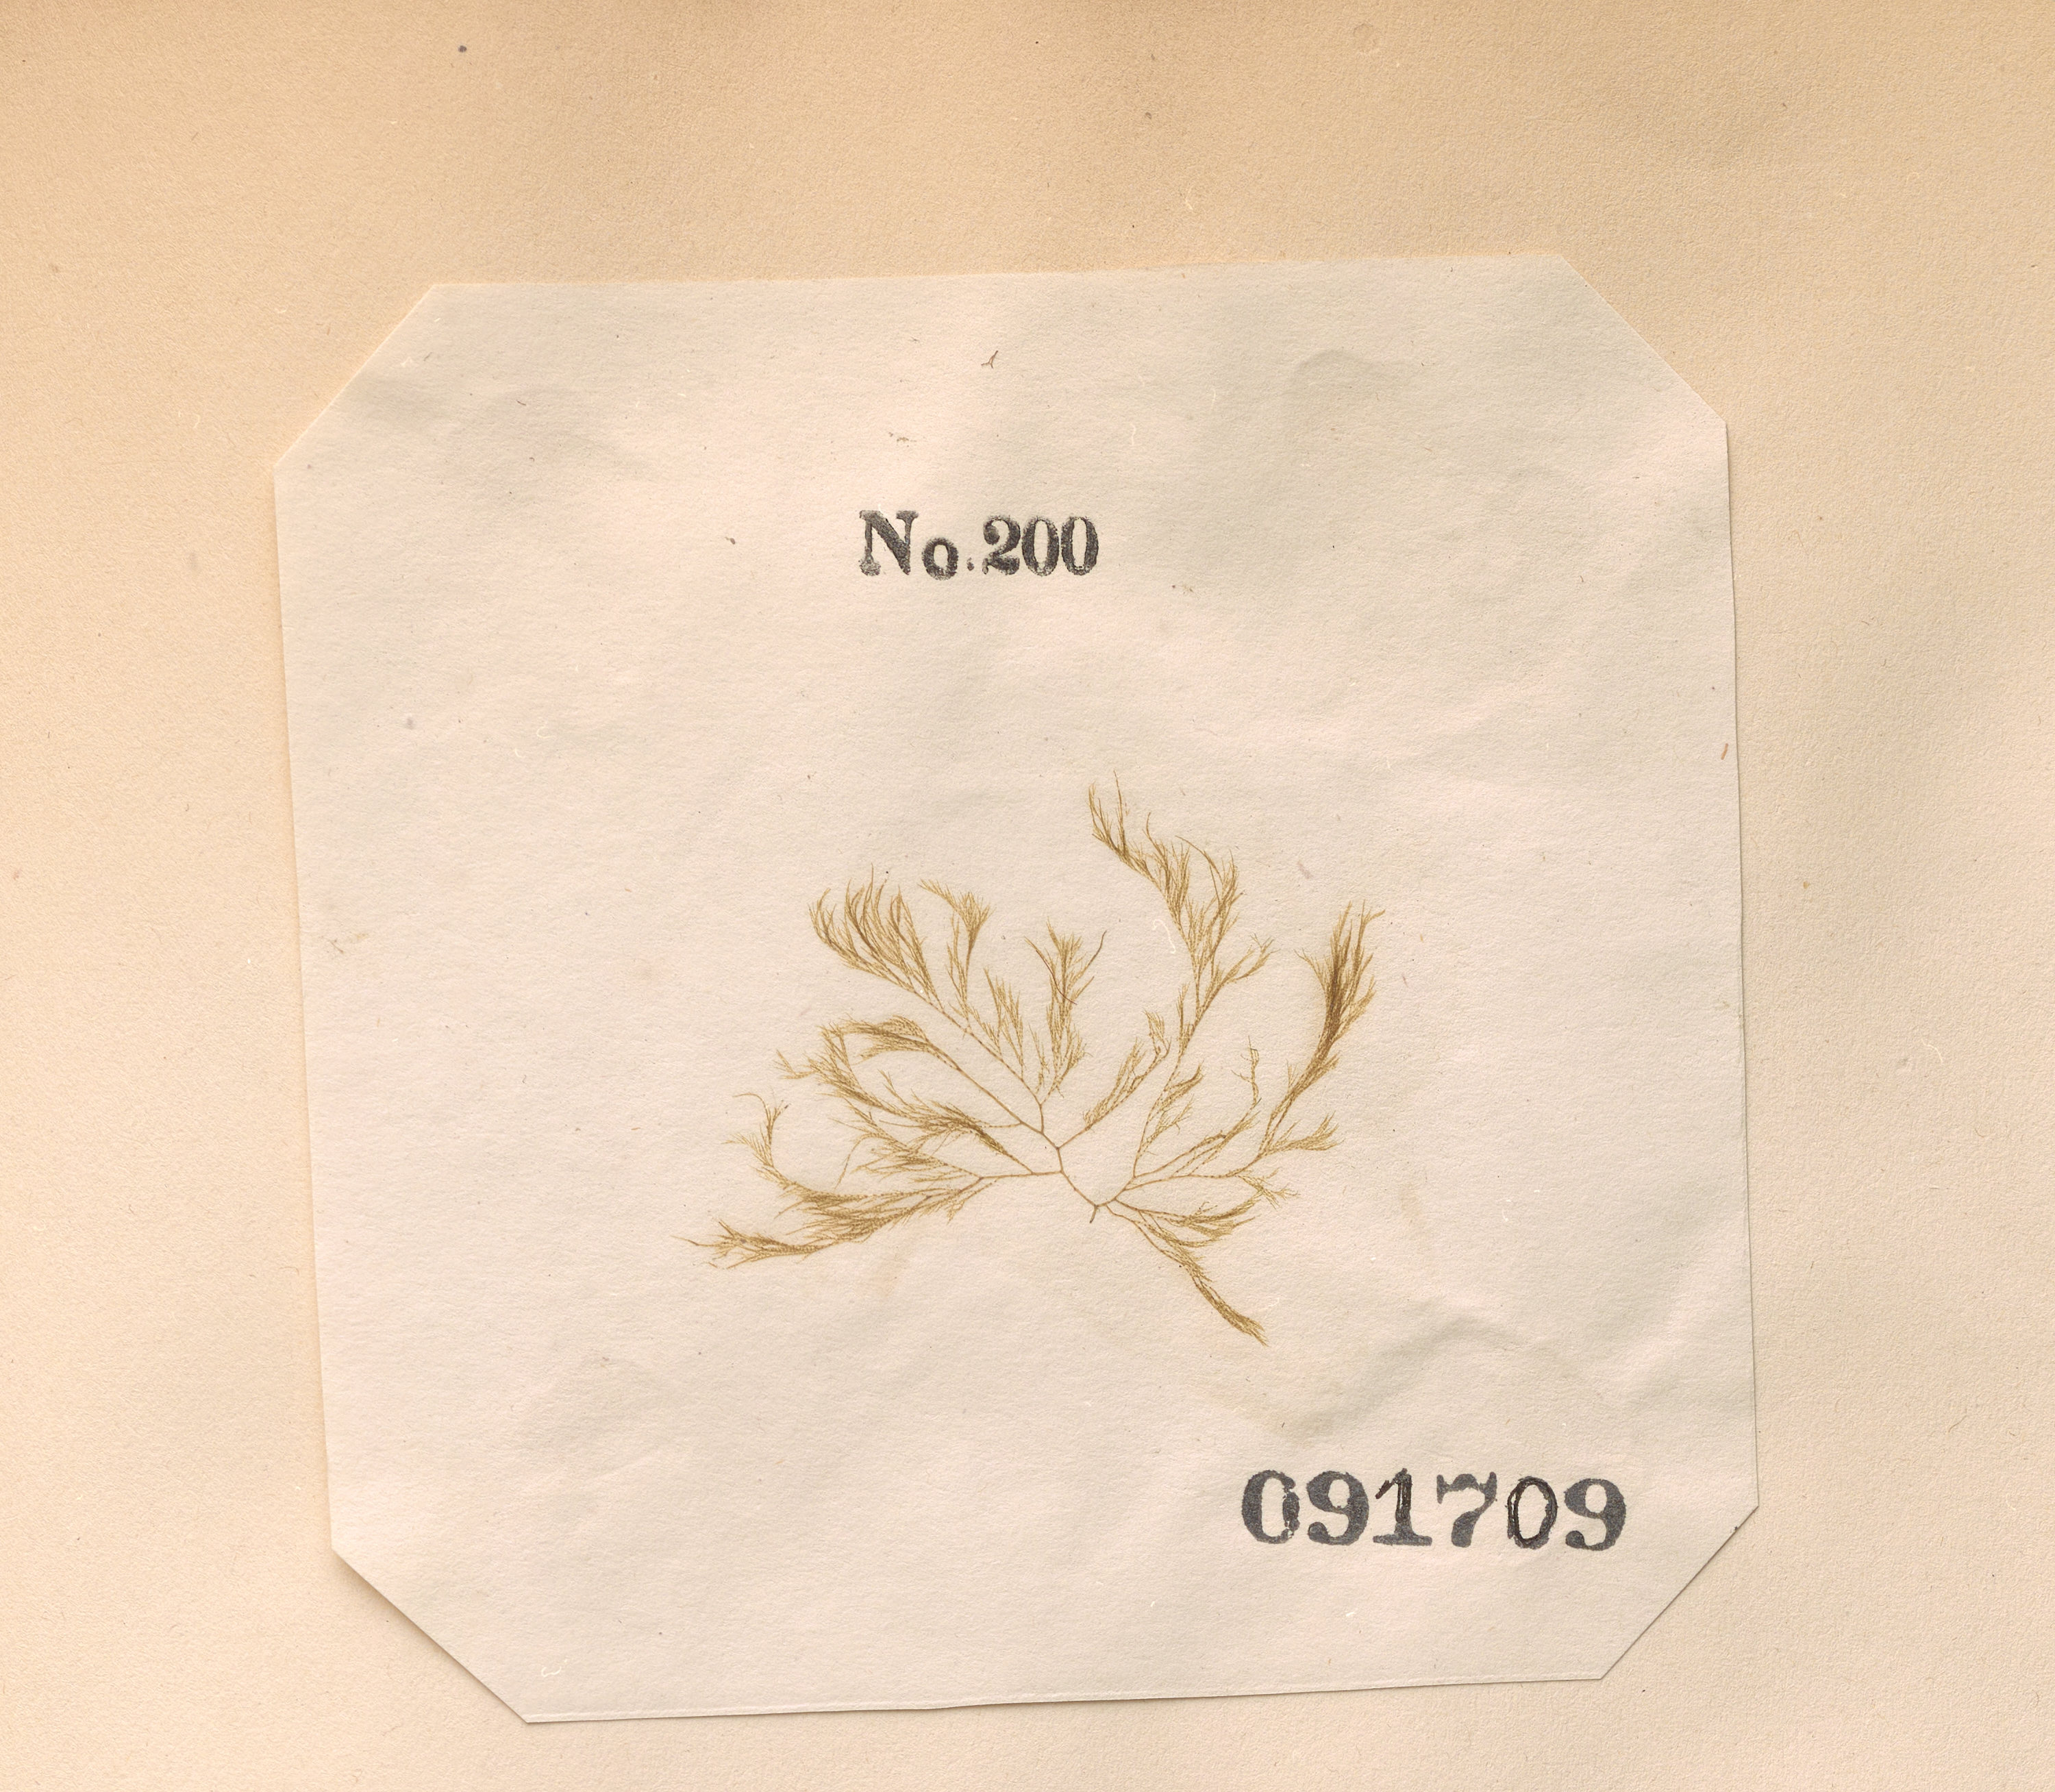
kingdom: Plantae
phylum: Chlorophyta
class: Ulvophyceae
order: Cladophorales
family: Cladophoraceae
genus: Cladophora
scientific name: Cladophora albida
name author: (Nees) Kütz.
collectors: C. Durant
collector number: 200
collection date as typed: Sum 1850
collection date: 1850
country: United States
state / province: New York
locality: Hurlgate and Yellow Hook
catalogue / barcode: US 91709